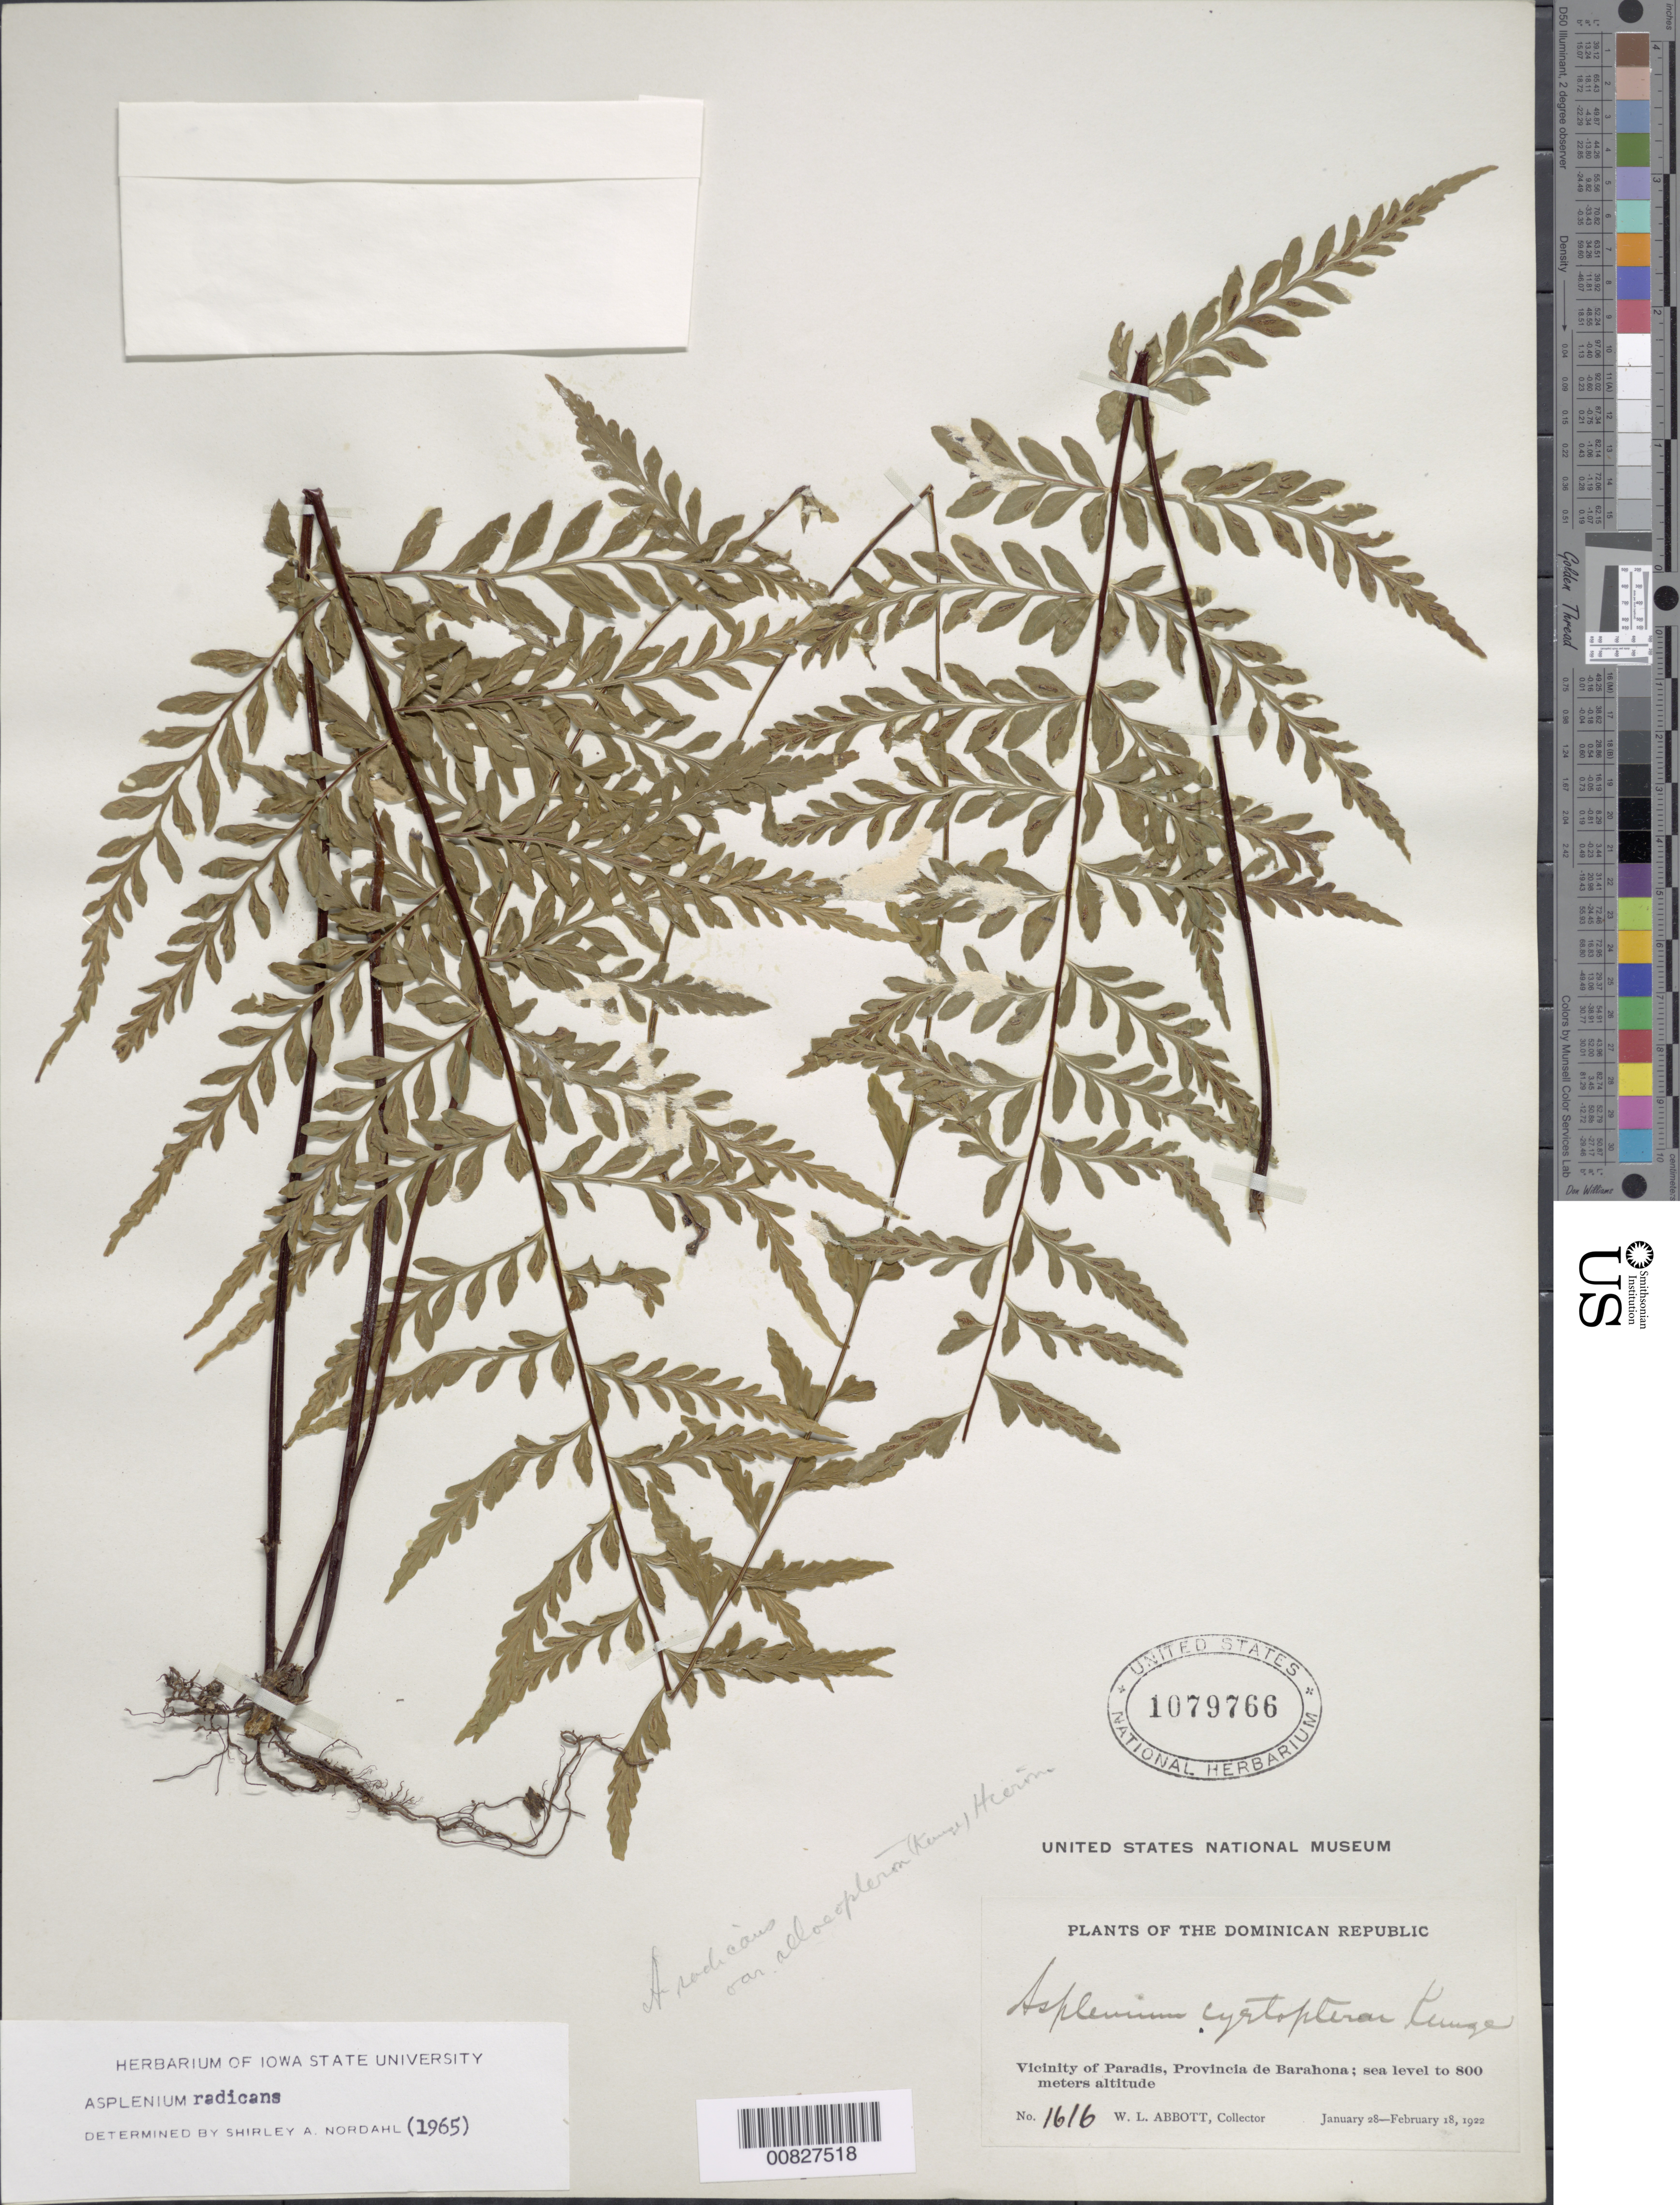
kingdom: Plantae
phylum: Tracheophyta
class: Polypodiopsida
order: Polypodiales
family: Aspleniaceae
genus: Asplenium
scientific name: Asplenium radicans var. alloeopteron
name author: (Kunze ex Klotzsch) Lellinger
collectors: W. L. Abbott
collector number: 1616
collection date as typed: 28 Jan 1922 to 18 Feb 1922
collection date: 1922-01-28/1922-02-18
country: Dominican Republic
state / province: Barahona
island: Hispaniola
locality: Paradis vicinity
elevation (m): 0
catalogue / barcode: US 1079766